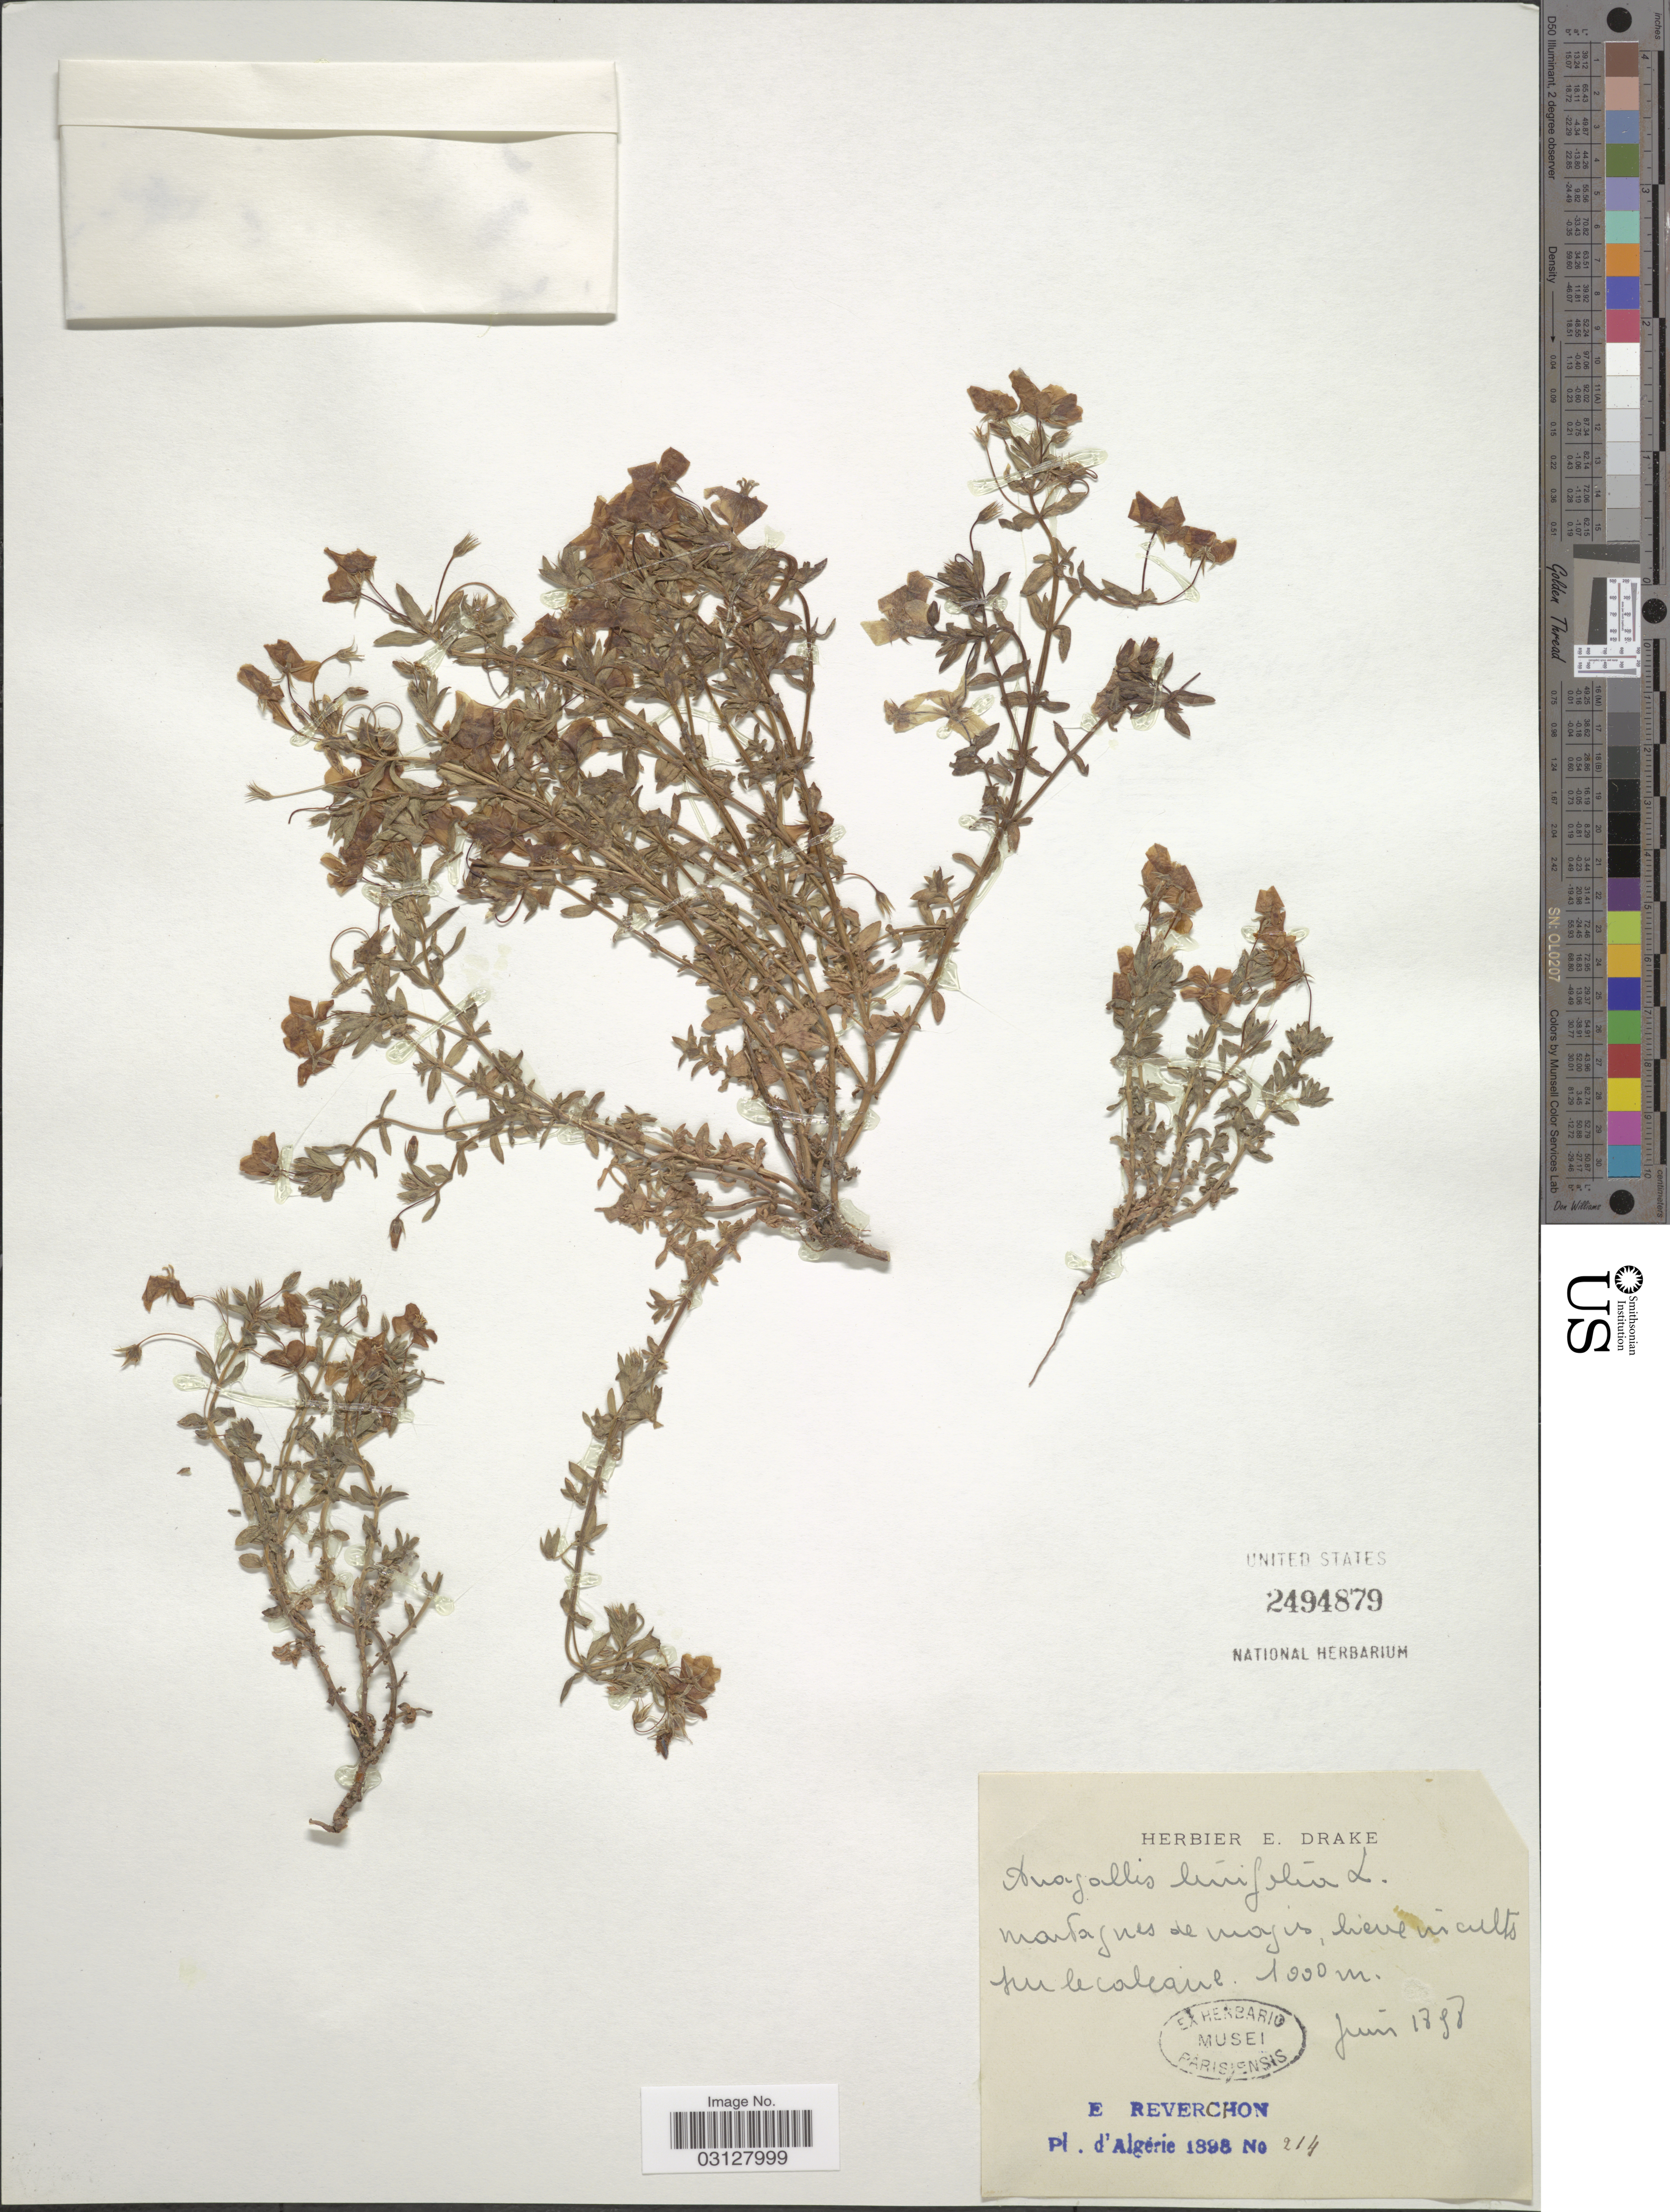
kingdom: Plantae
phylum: Tracheophyta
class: Magnoliopsida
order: Ericales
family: Primulaceae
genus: Anagallis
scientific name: Anagallis linifolia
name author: L.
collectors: E. Reverchon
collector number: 214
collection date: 1898-06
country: Algeria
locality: D'Algérie.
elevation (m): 1000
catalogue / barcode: US 2494879